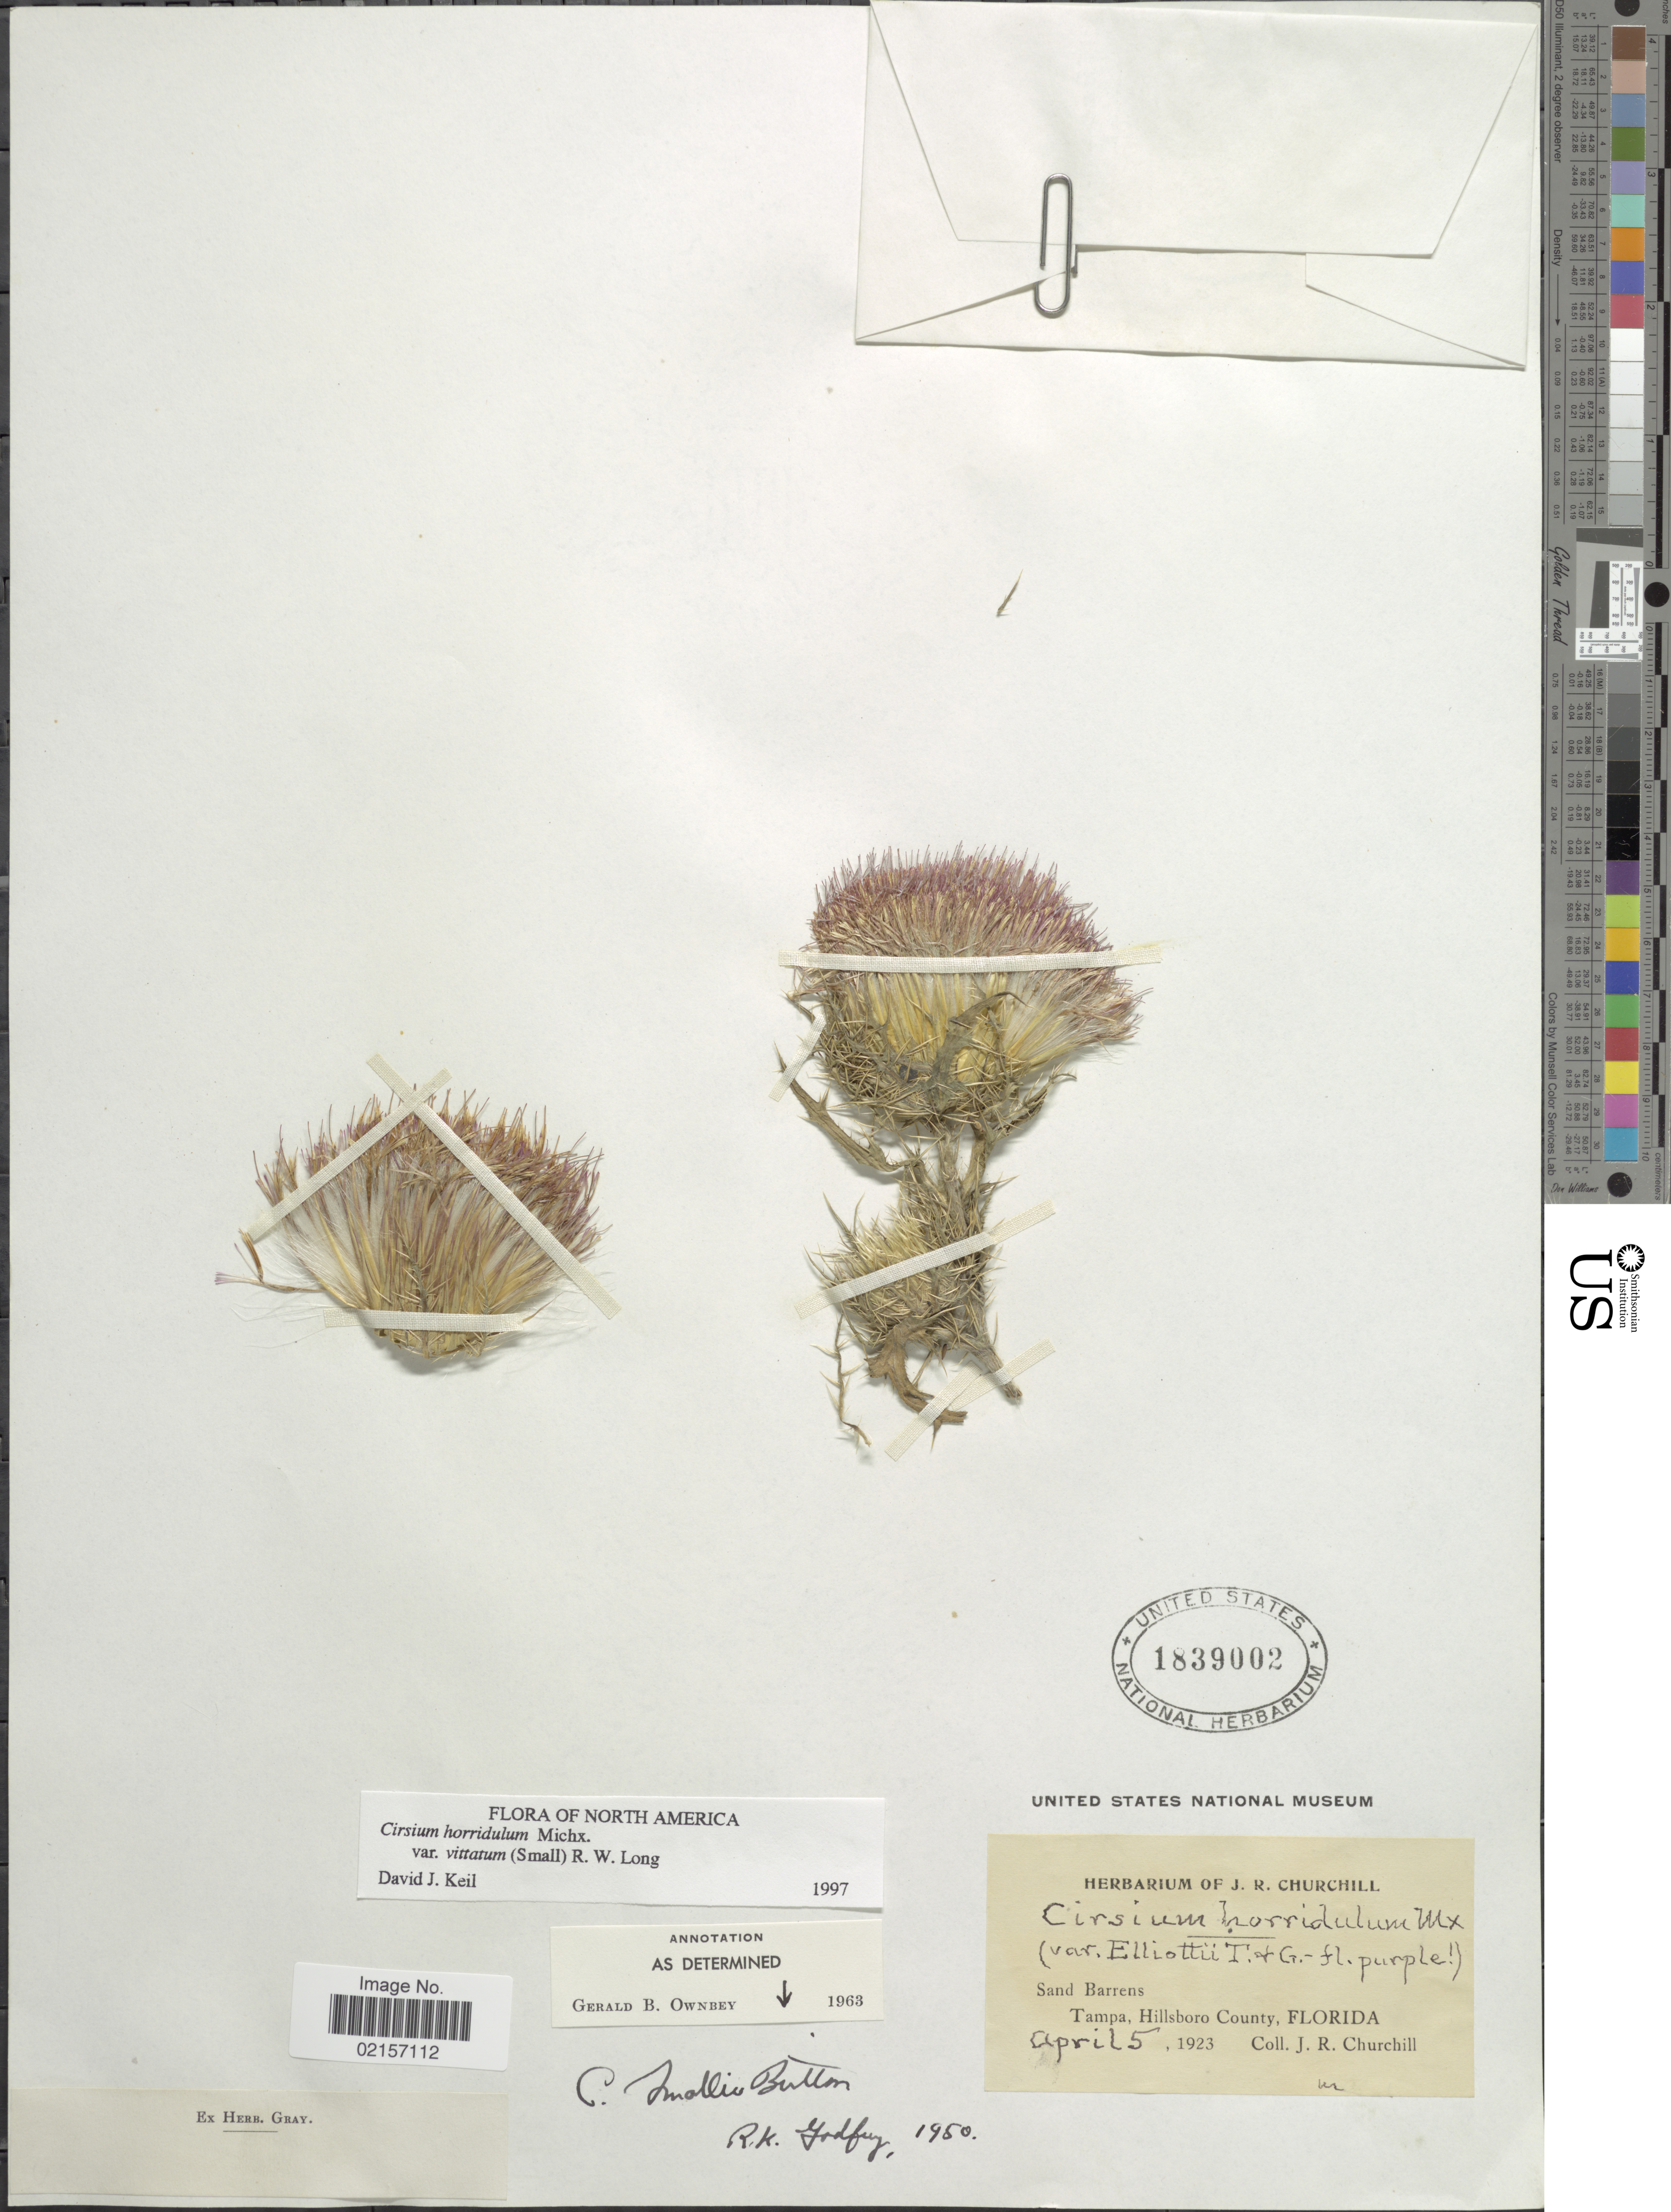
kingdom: Plantae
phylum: Tracheophyta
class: Magnoliopsida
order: Asterales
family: Asteraceae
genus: Cirsium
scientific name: Cirsium horridulum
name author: Michx.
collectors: J. Churchill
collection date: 1923-04-05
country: United States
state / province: Florida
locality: Sand Barrens, Tampa, Hillsboro County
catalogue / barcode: US 1839002